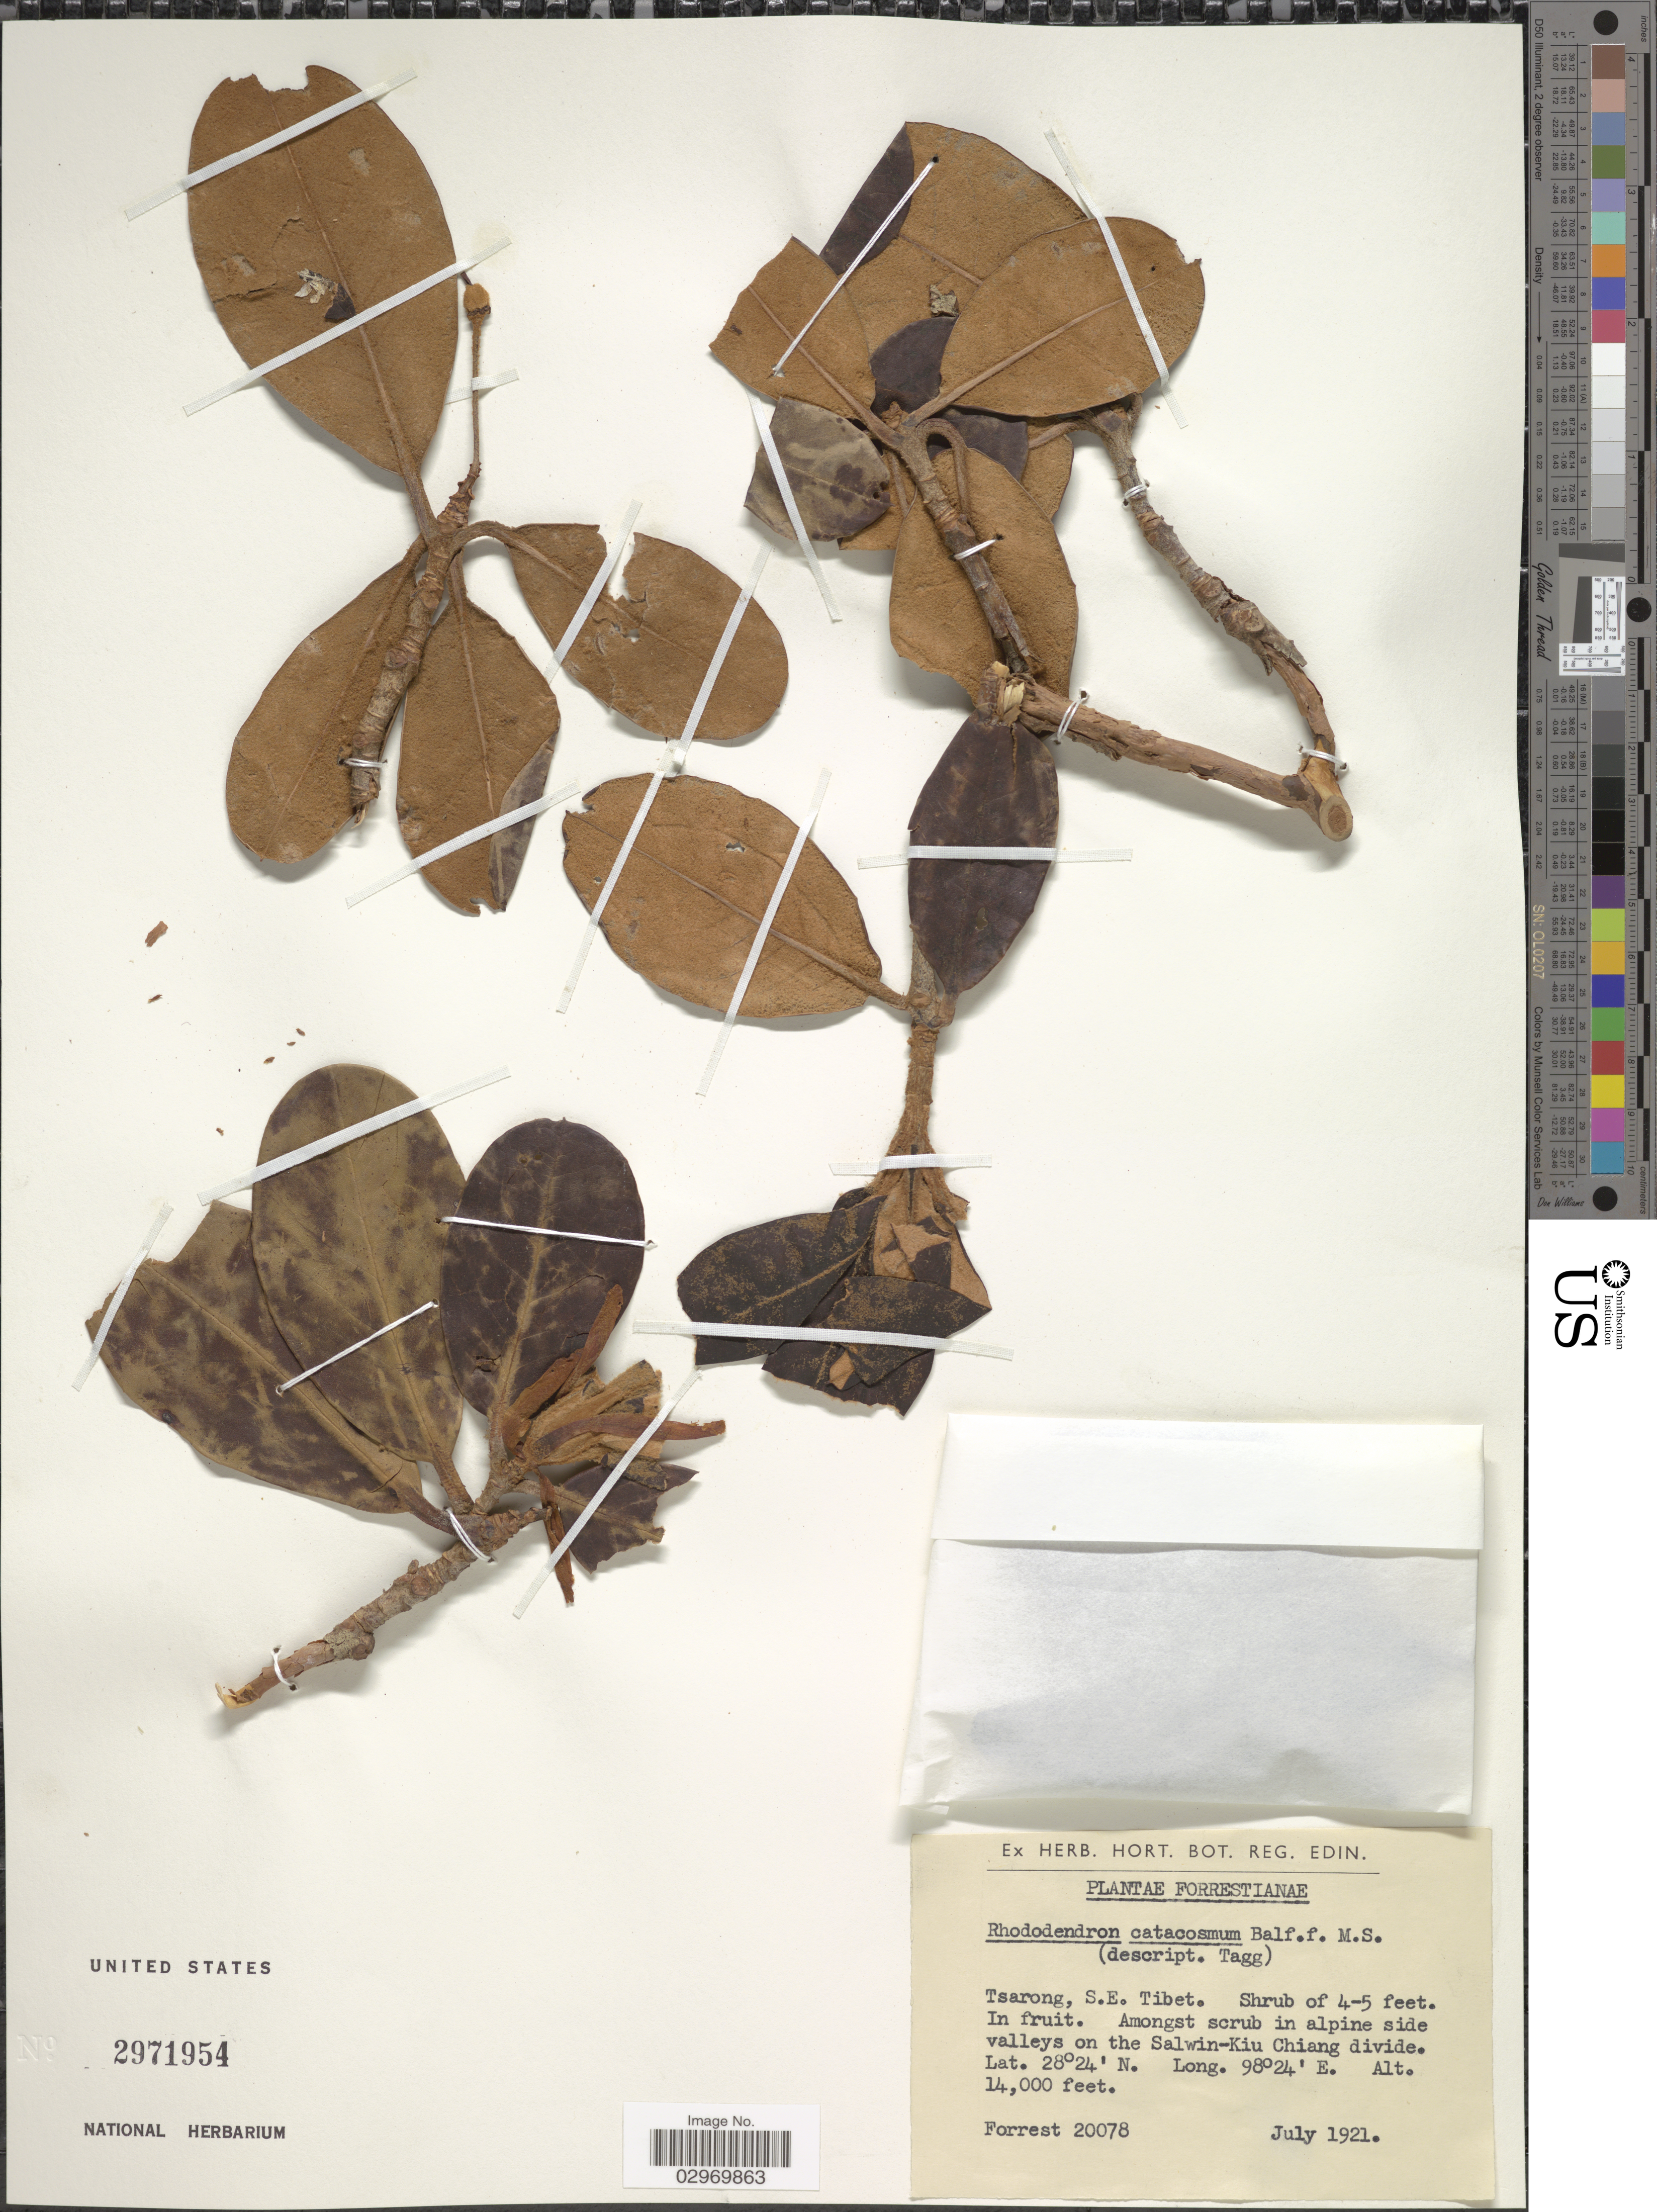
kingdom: Plantae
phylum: Tracheophyta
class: Magnoliopsida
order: Ericales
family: Ericaceae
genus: Rhododendron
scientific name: Rhododendron catacosmum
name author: Balf. f. ex Tagg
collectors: -. Forrest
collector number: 20078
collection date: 1921-07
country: China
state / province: Xizang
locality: Tsarong, S.E. Tibet, Amongst scrub in alpine side valleys on the Salwin-Kiu Chiang divide.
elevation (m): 4267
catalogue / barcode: US 2971954